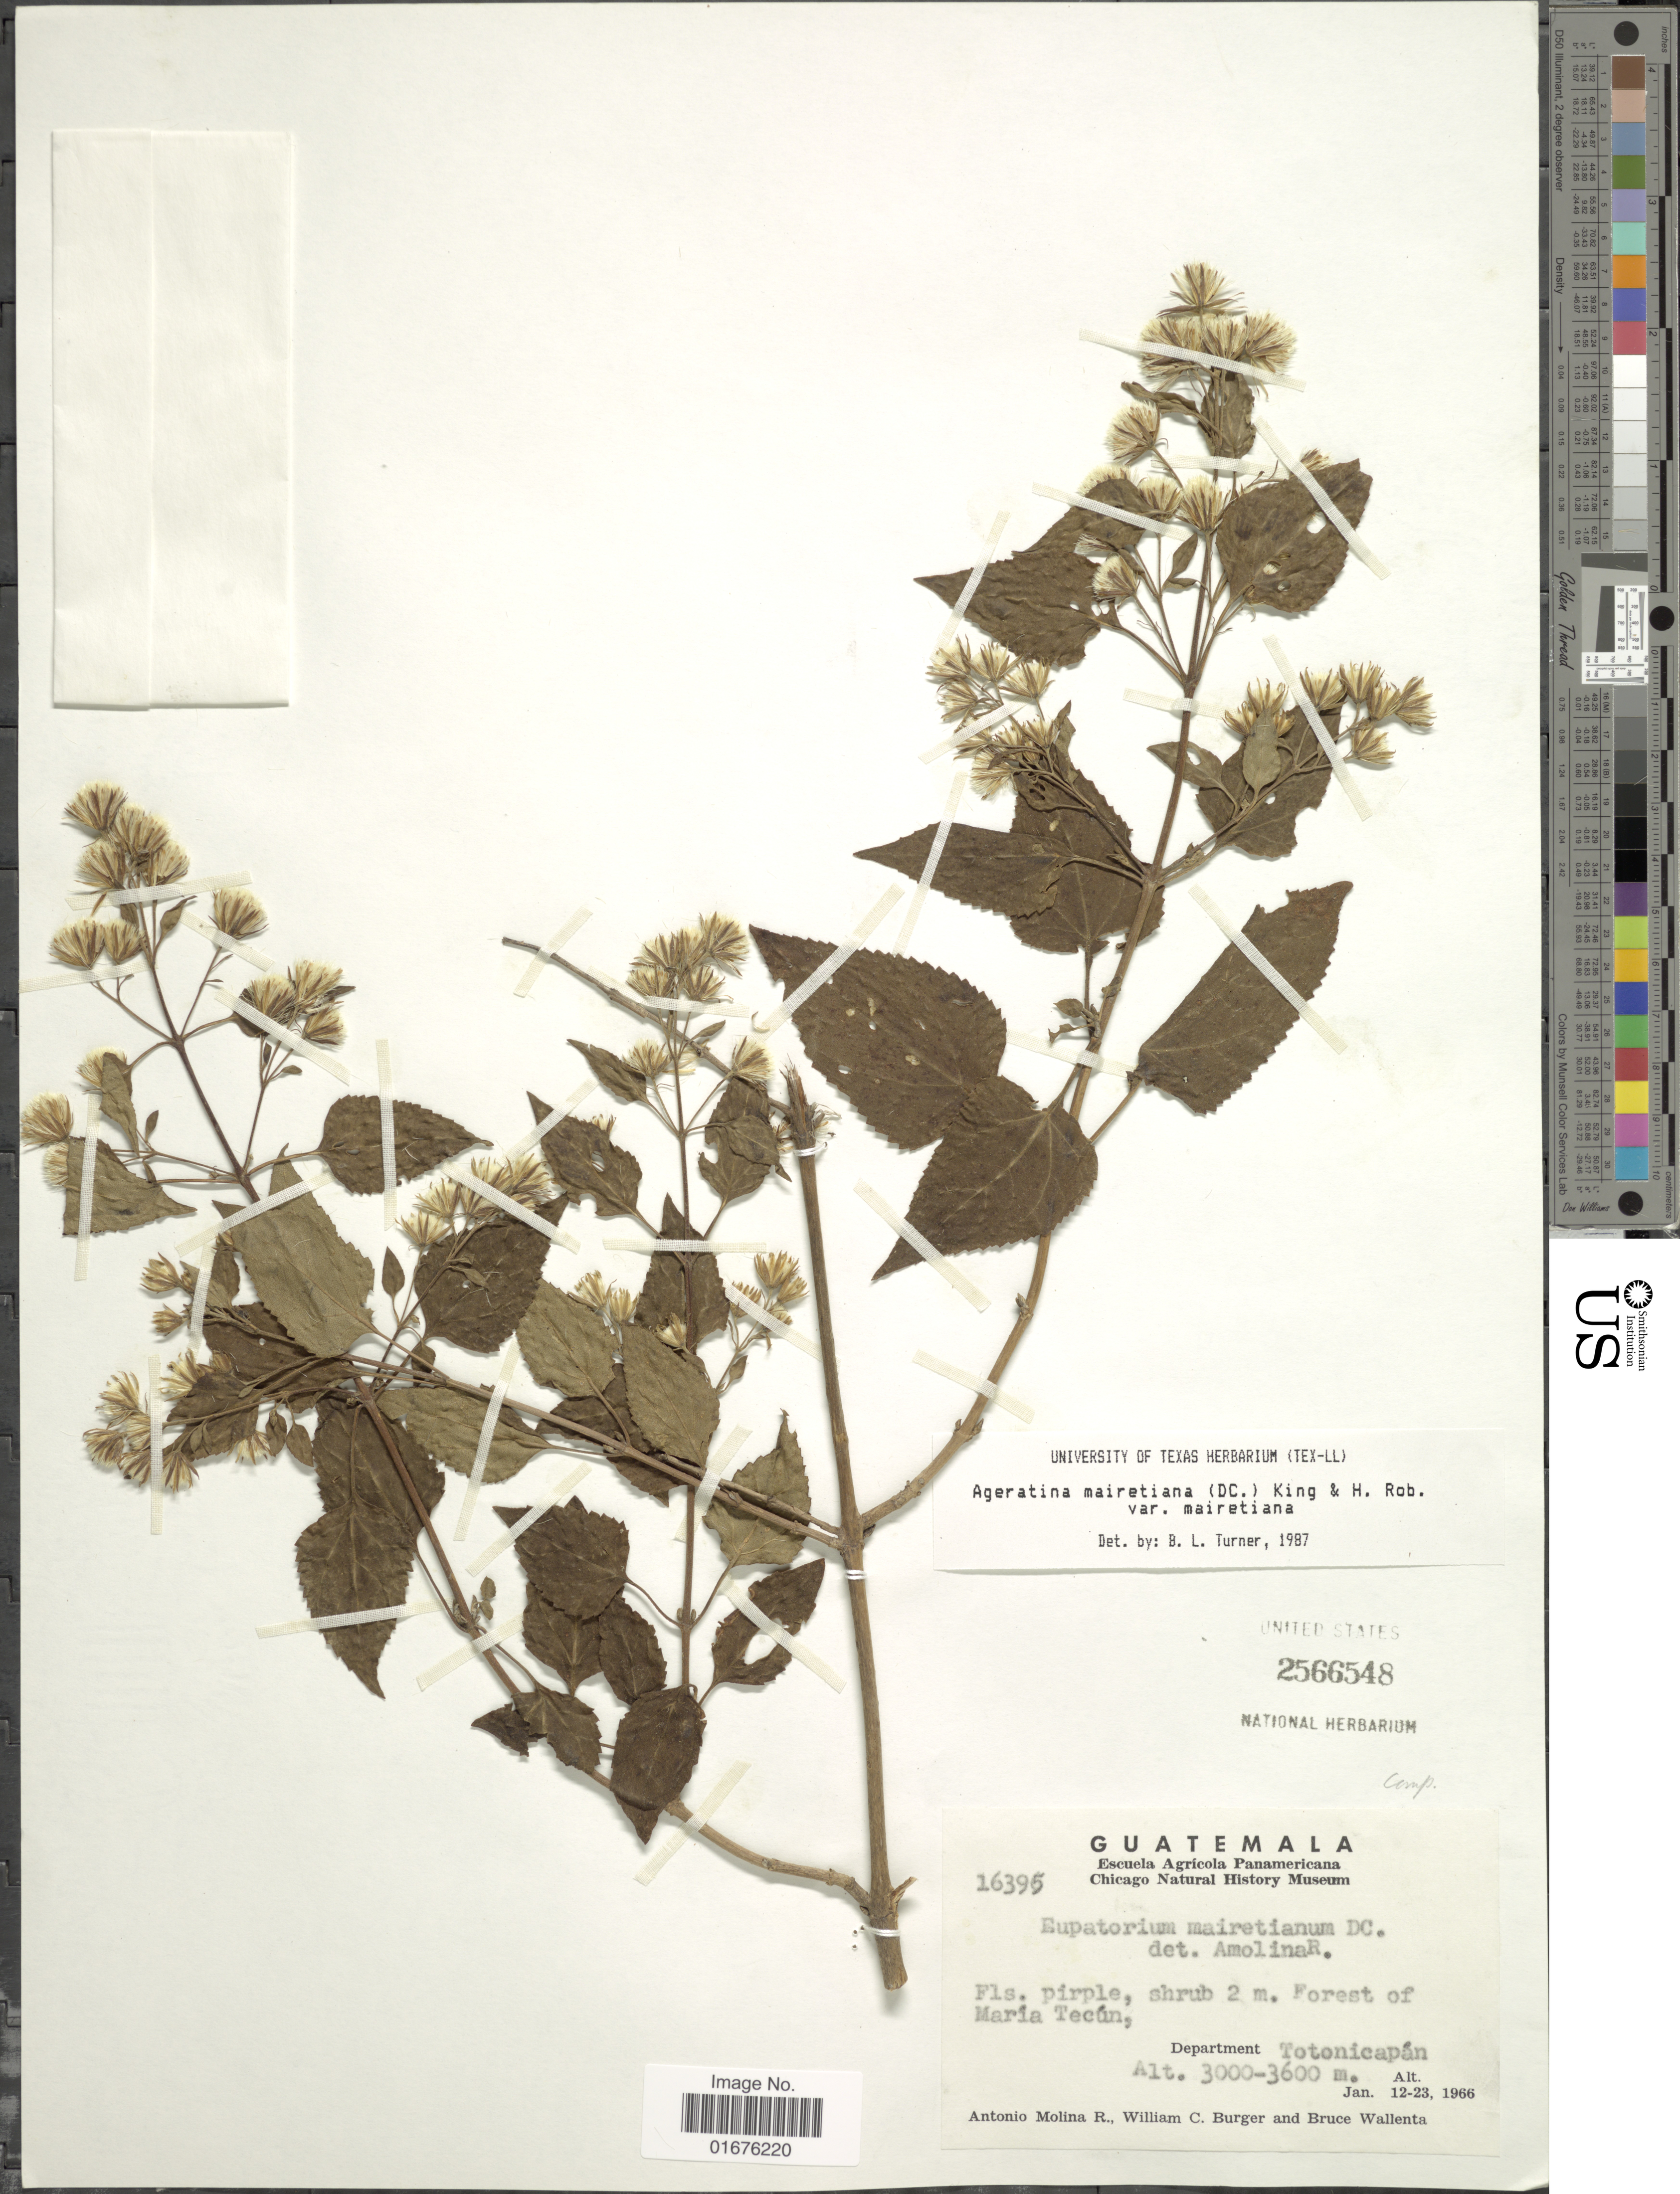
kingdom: Plantae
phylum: Tracheophyta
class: Magnoliopsida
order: Asterales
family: Asteraceae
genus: Ageratina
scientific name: Ageratina mairetiana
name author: (DC.) R.M. King & H. Rob.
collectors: A. Molina R., W. Burger & B. Wallenta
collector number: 16395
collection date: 1966-01-12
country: Guatemala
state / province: Totonicapan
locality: Forest of María Tecún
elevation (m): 3000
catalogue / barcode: US 2566548